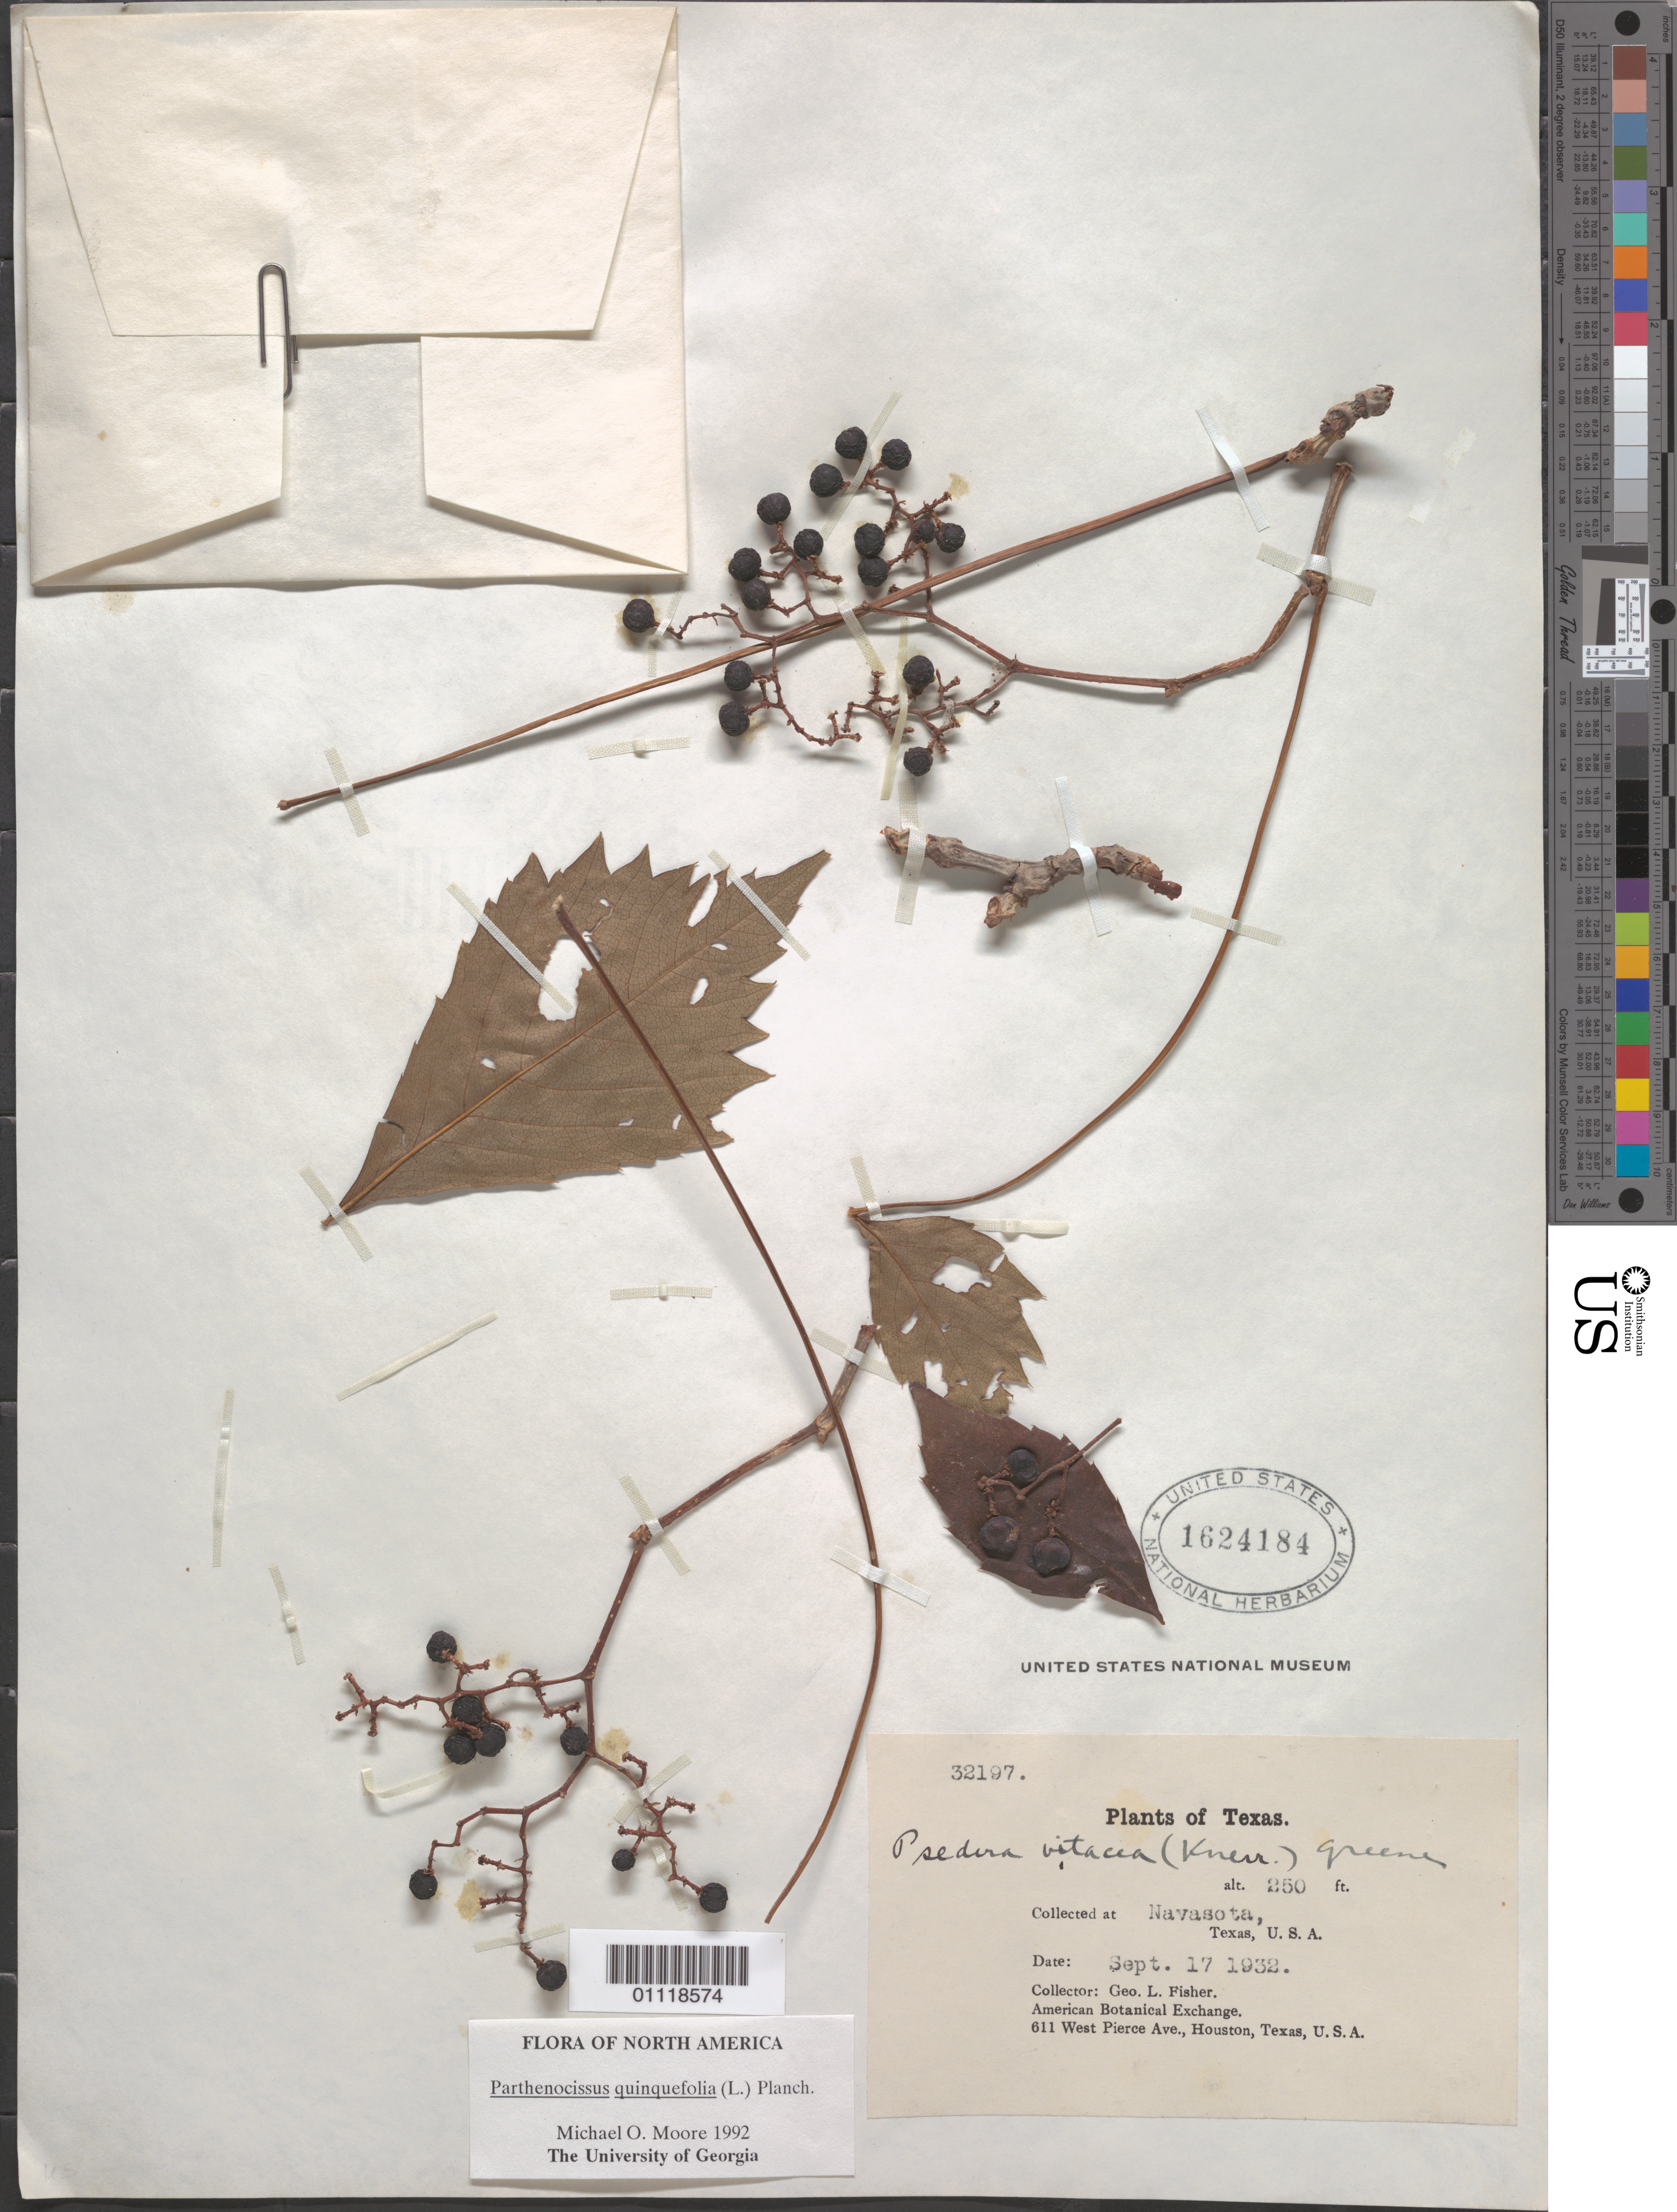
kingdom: Plantae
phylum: Tracheophyta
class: Magnoliopsida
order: Vitales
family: Vitaceae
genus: Parthenocissus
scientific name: Parthenocissus quinquefolia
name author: (L.) Planch.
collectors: G. L. Fisher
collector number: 32197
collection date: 1932-09-17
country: United States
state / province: Texas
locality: Navasota.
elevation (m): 76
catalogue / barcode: US 1624184